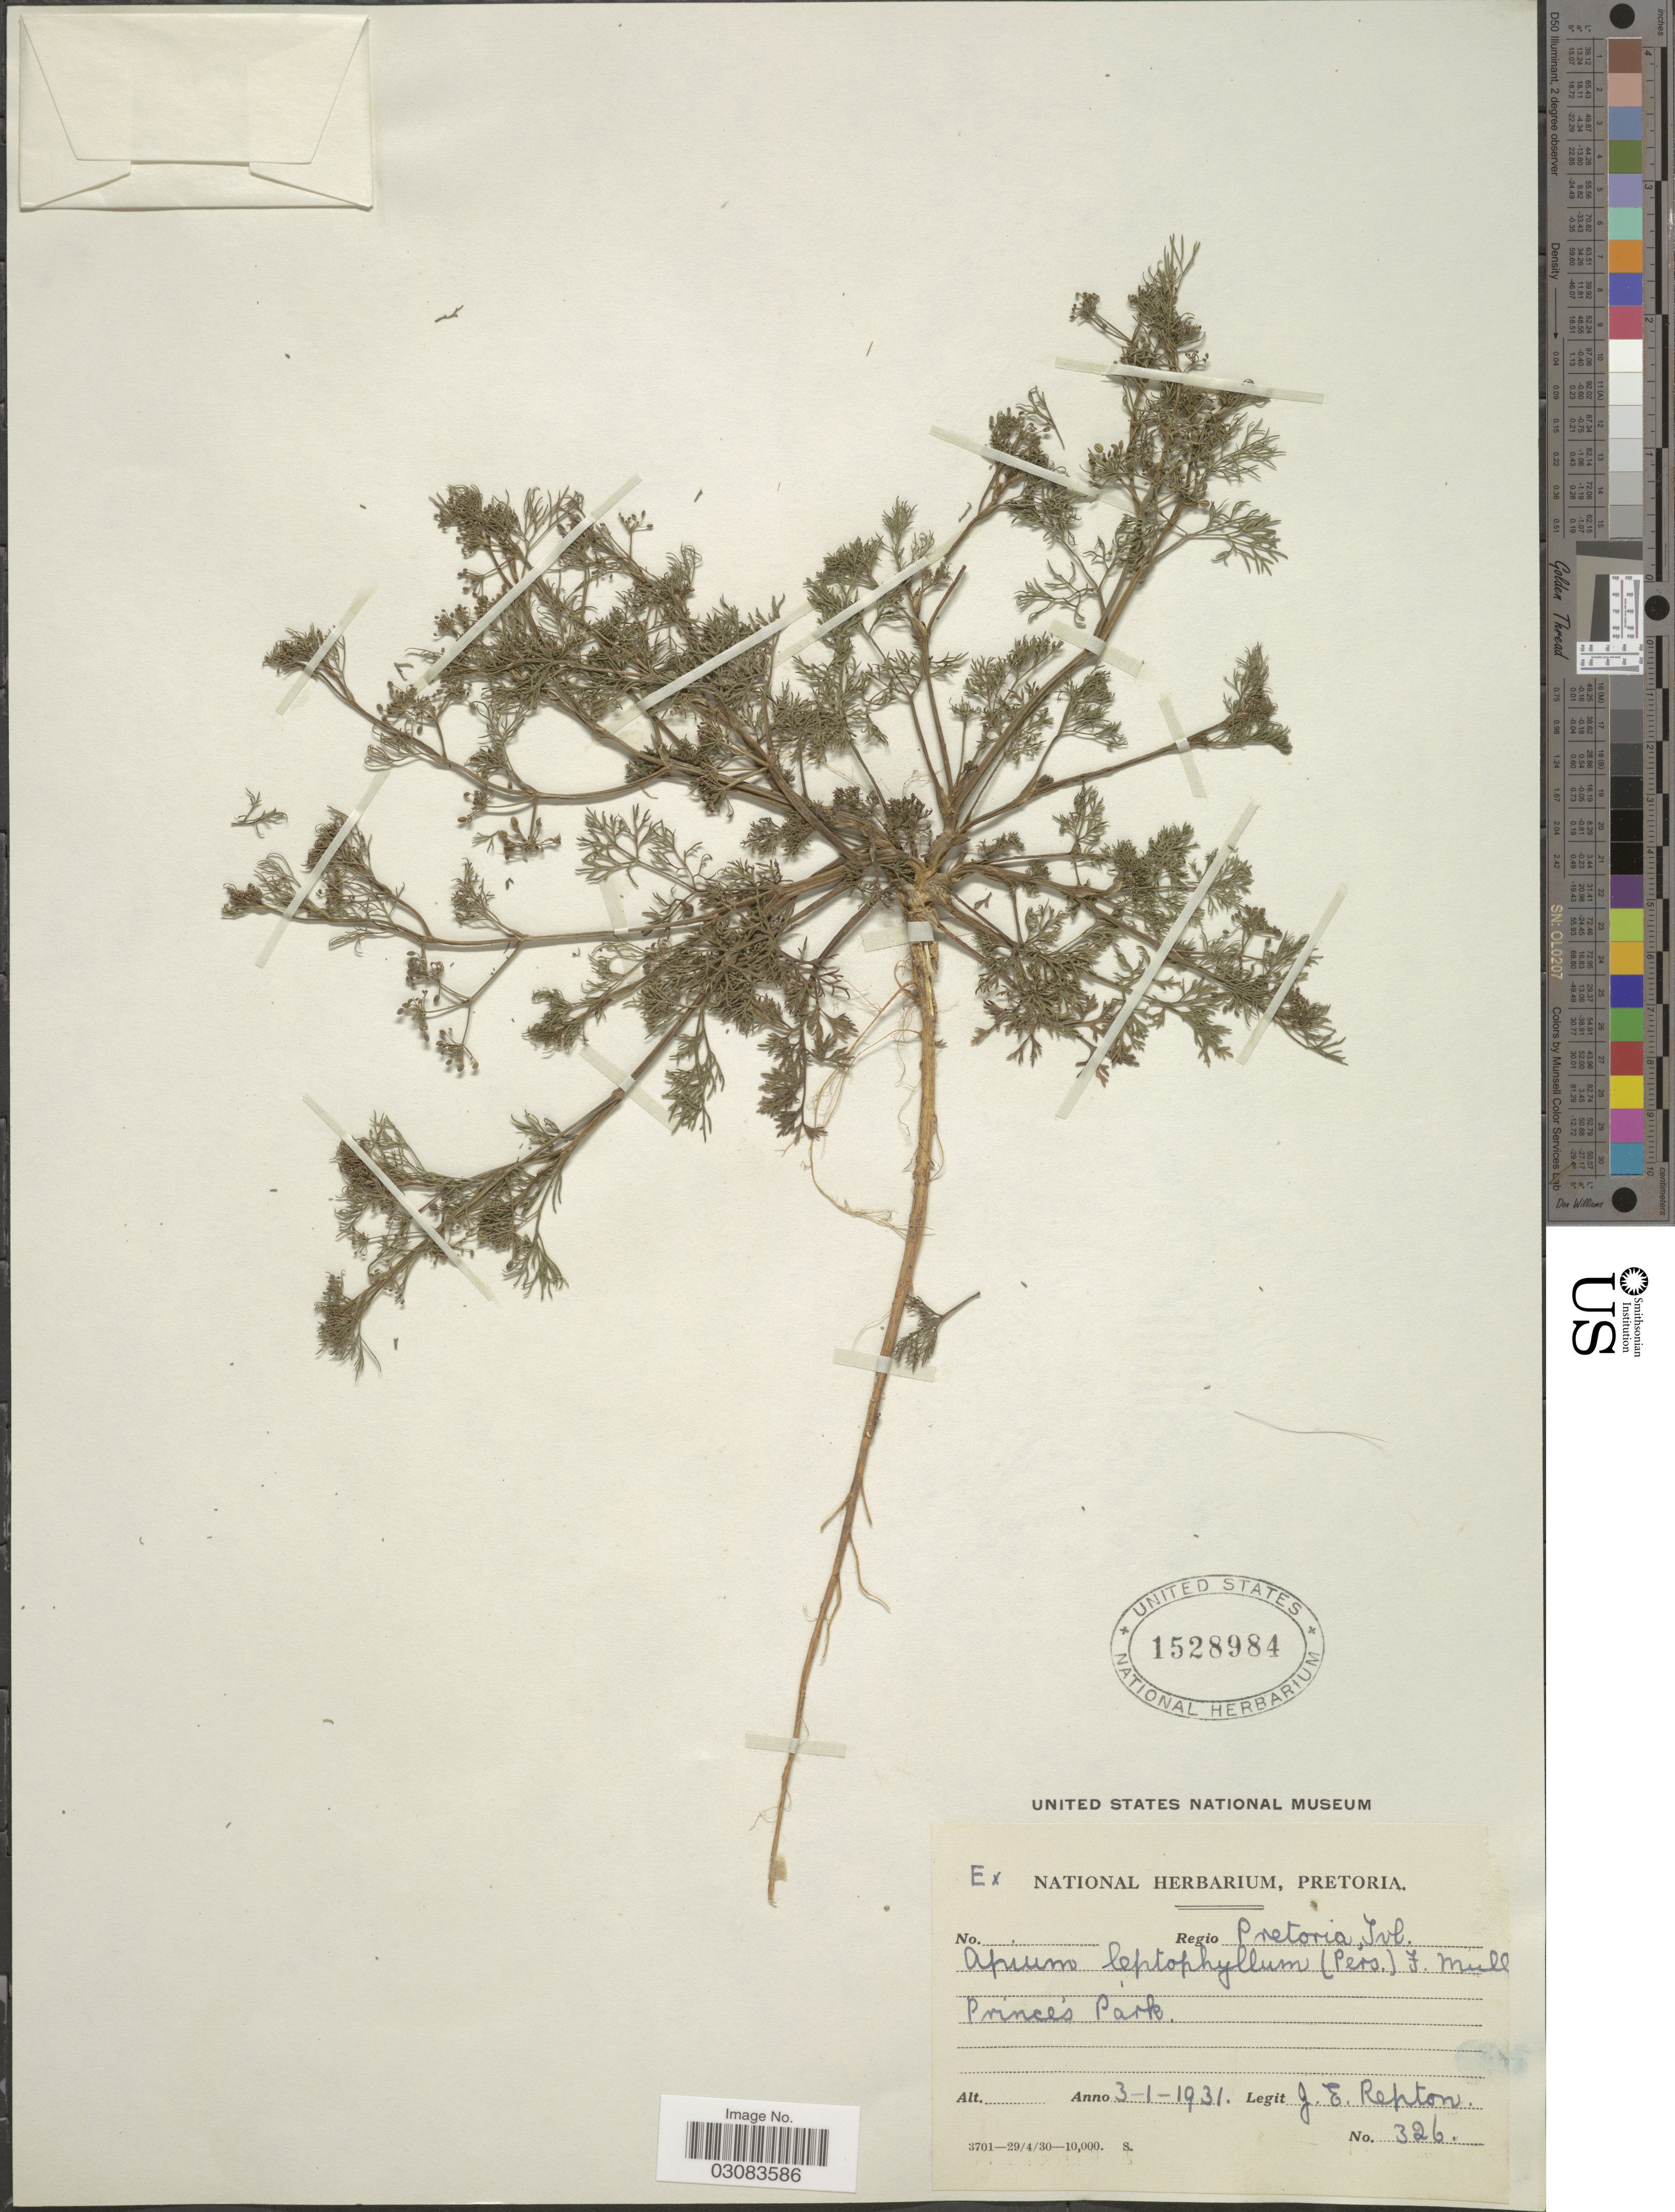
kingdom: Plantae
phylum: Tracheophyta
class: Magnoliopsida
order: Apiales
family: Apiaceae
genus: Cyclospermum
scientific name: Cyclospermum leptophyllum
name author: (Pers.) Sprague ex Britton & P. Wilson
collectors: J. Repton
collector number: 326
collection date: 1931-01-03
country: South Africa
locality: Regio Pretoria. Princes Park.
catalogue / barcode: US 1528984